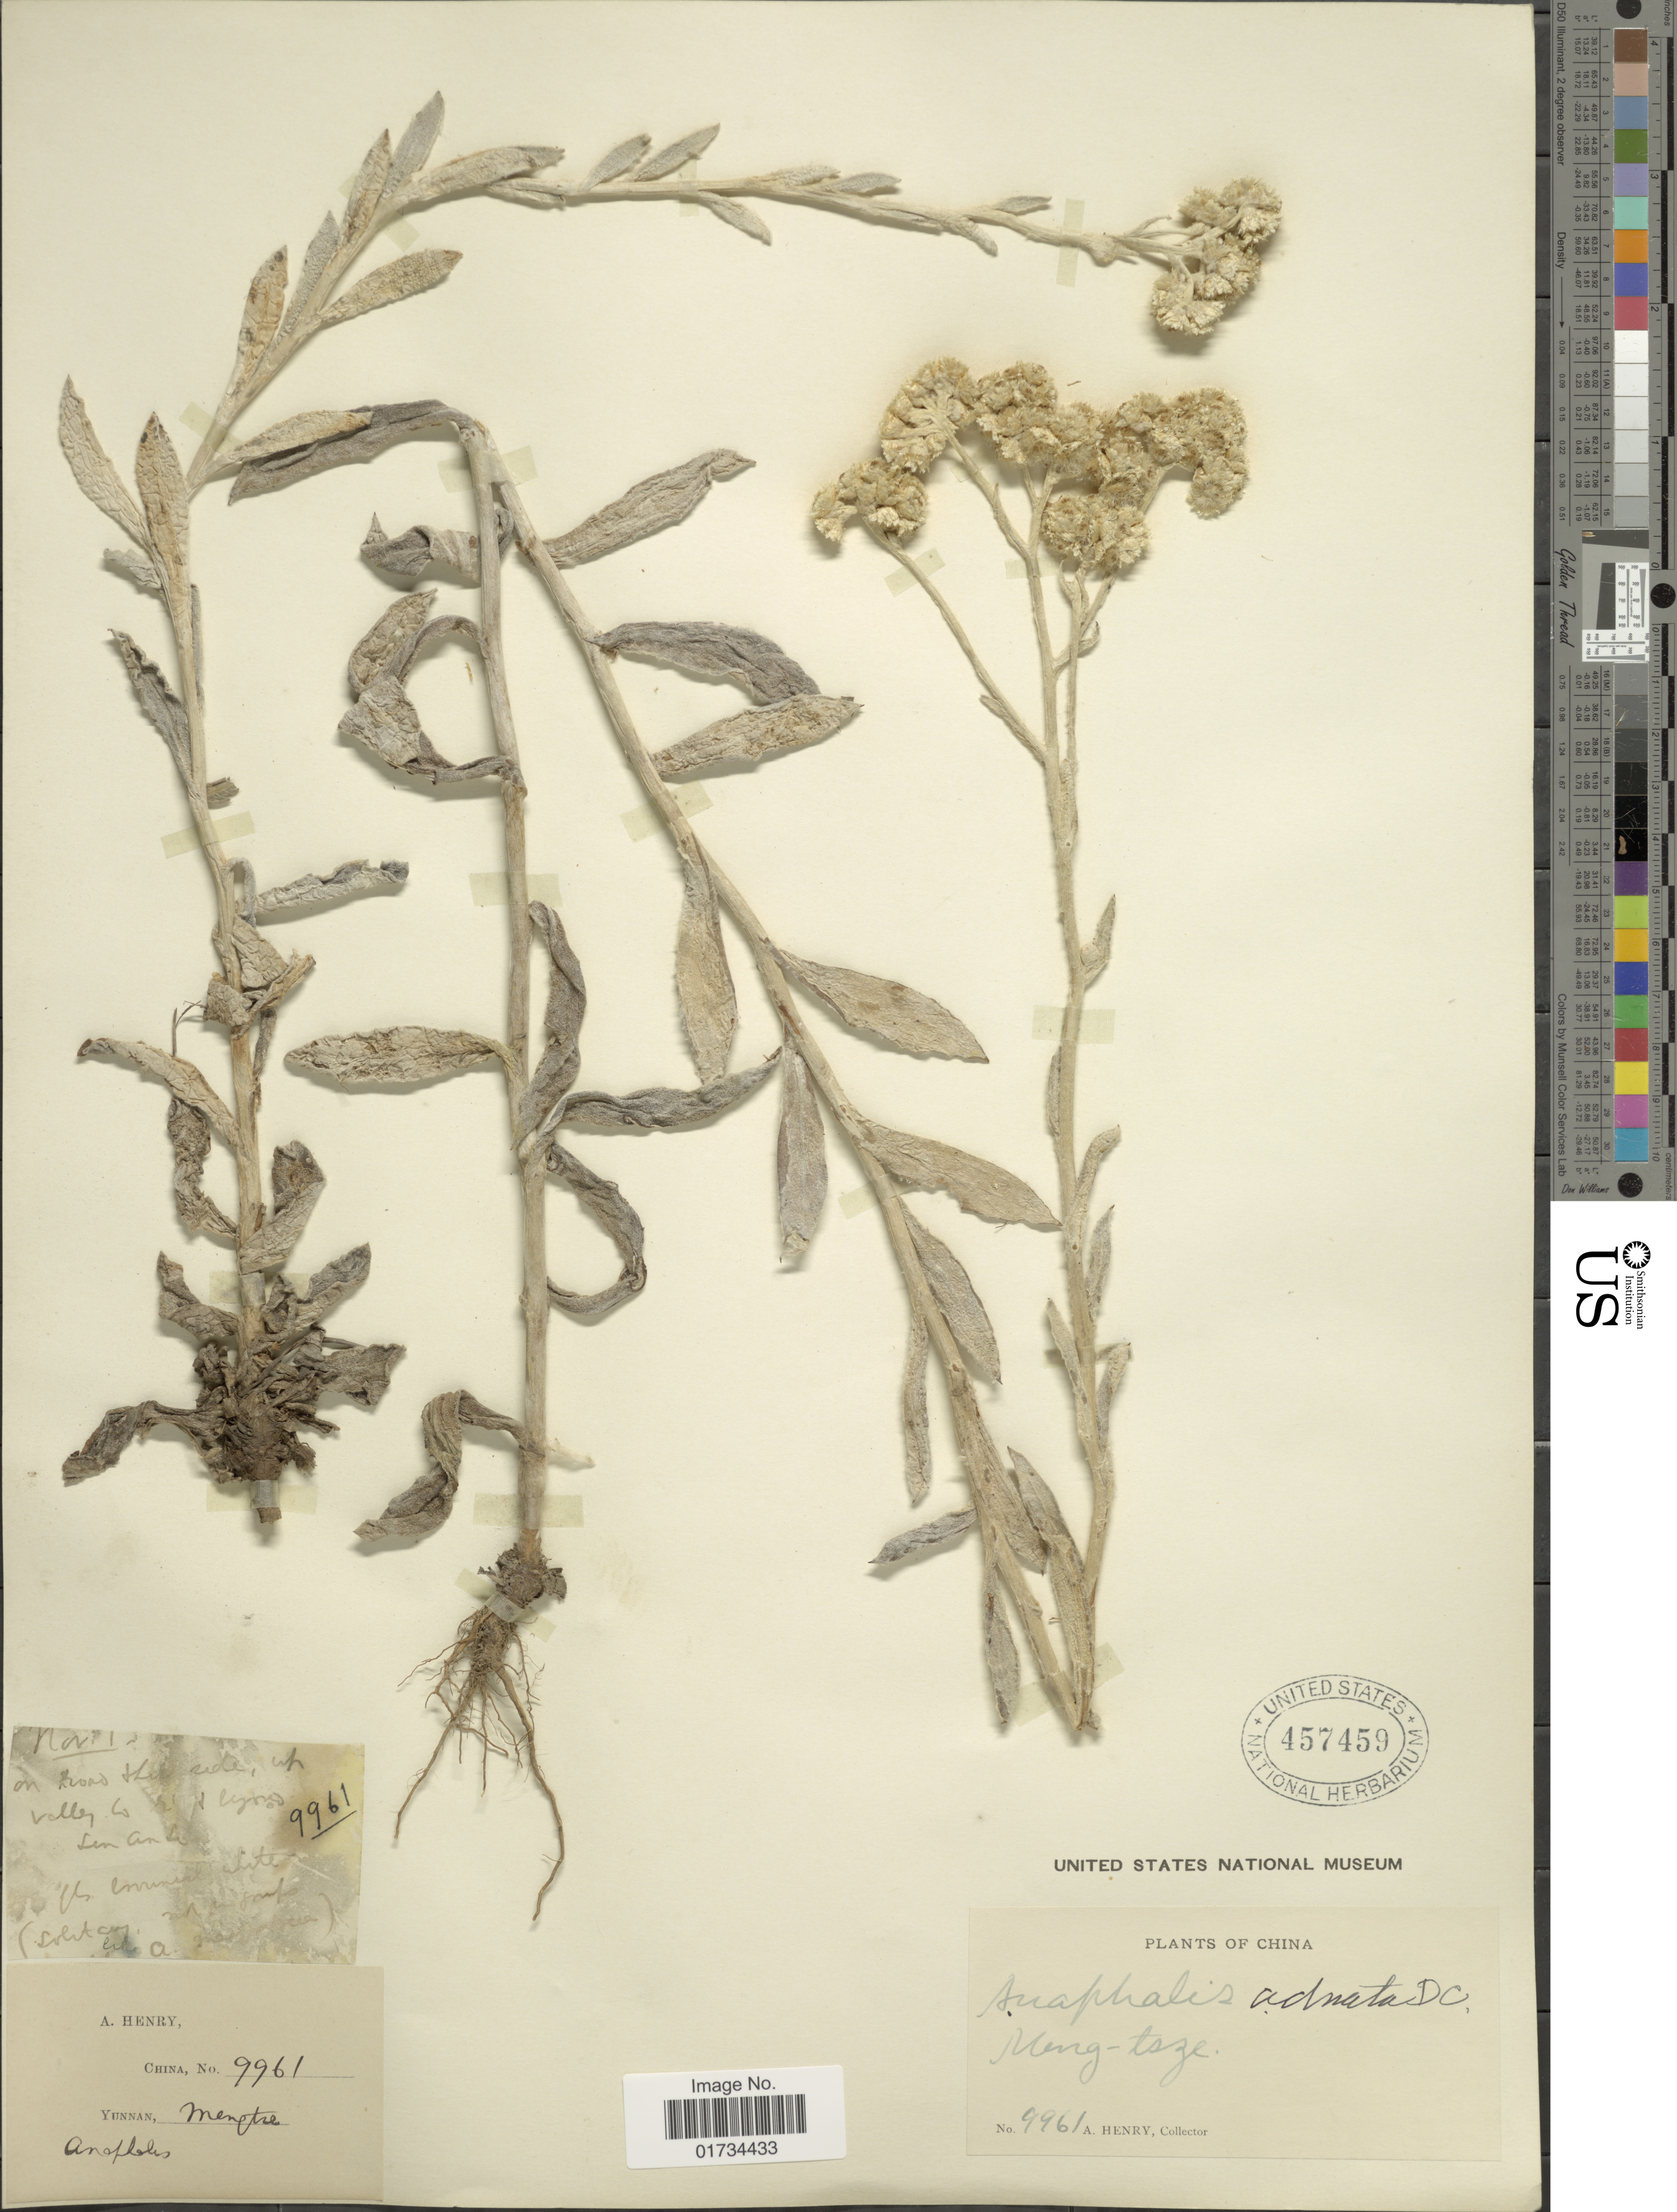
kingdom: Plantae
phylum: Tracheophyta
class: Magnoliopsida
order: Asterales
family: Asteraceae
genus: Anaphalis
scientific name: Anaphalis adnata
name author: DC.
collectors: A. Henry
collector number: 9961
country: China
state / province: Yunnan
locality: China, Yunnan, Mengtze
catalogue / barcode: US 457459